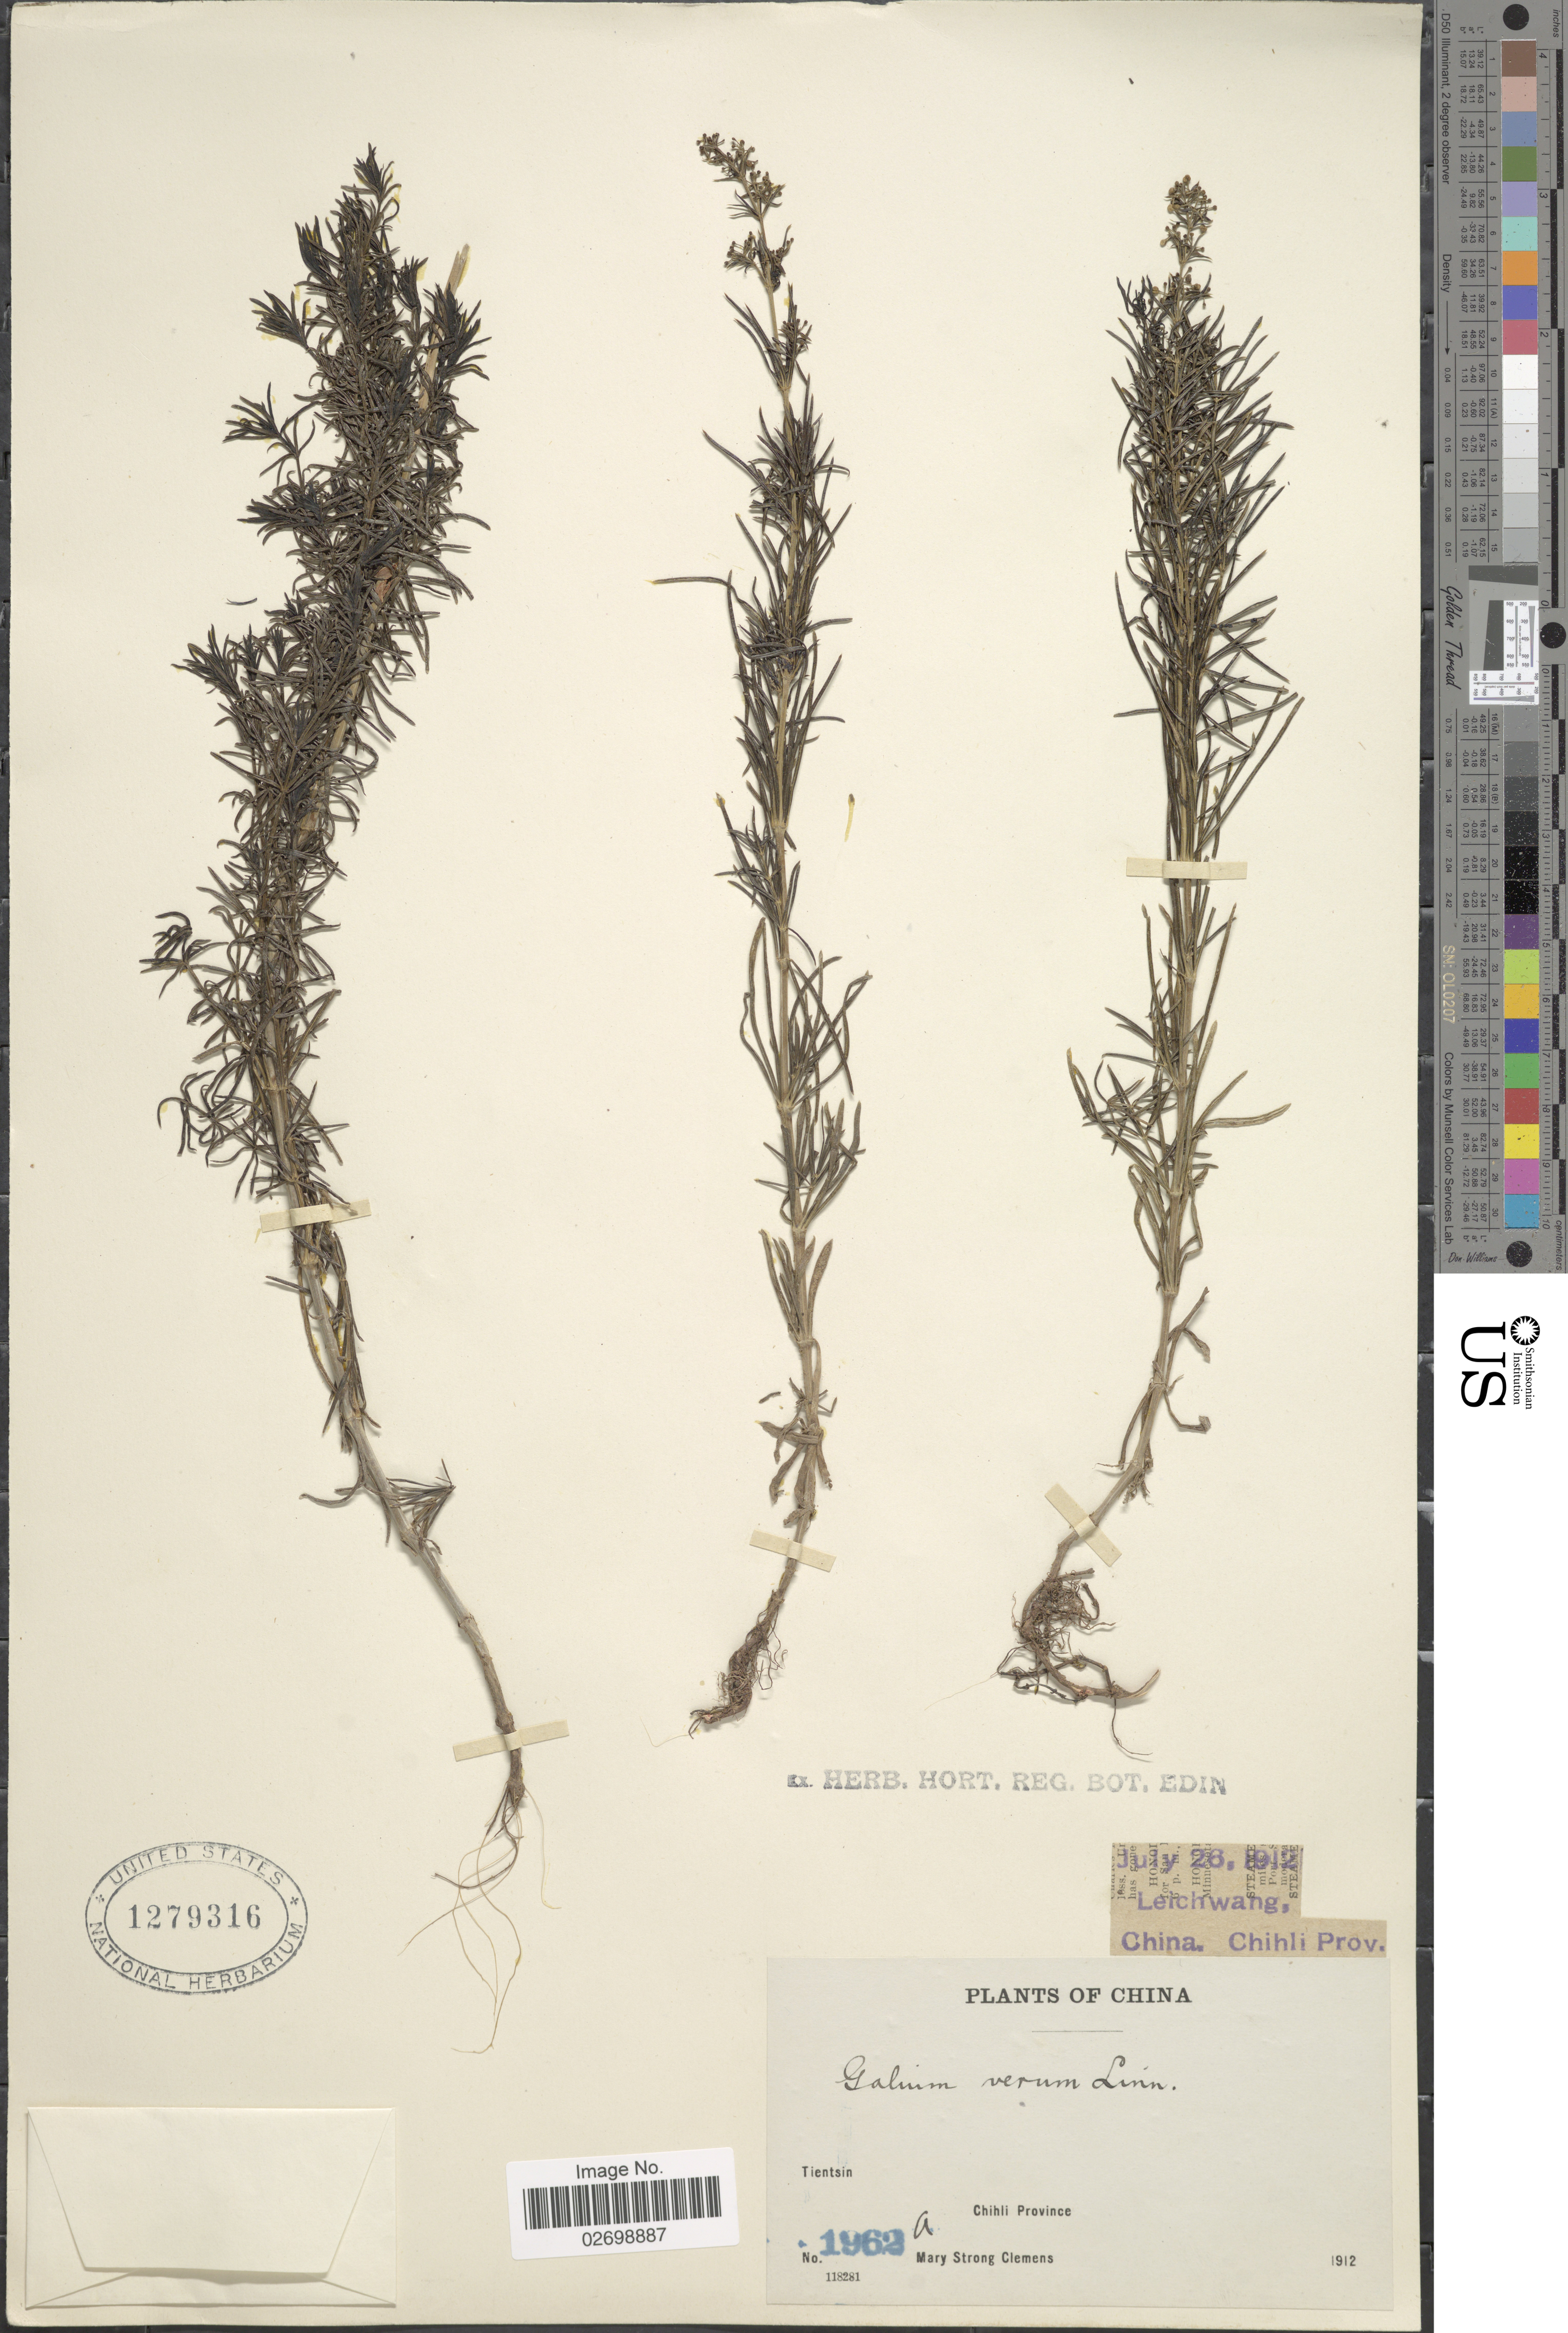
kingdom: Plantae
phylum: Tracheophyta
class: Magnoliopsida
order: Gentianales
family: Rubiaceae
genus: Galium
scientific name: Galium verum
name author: L.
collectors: M. S. Clemens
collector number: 1962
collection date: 1912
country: China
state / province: Tianjin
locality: Tientsin. Chihli Province. Leichwang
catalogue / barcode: US 1279316